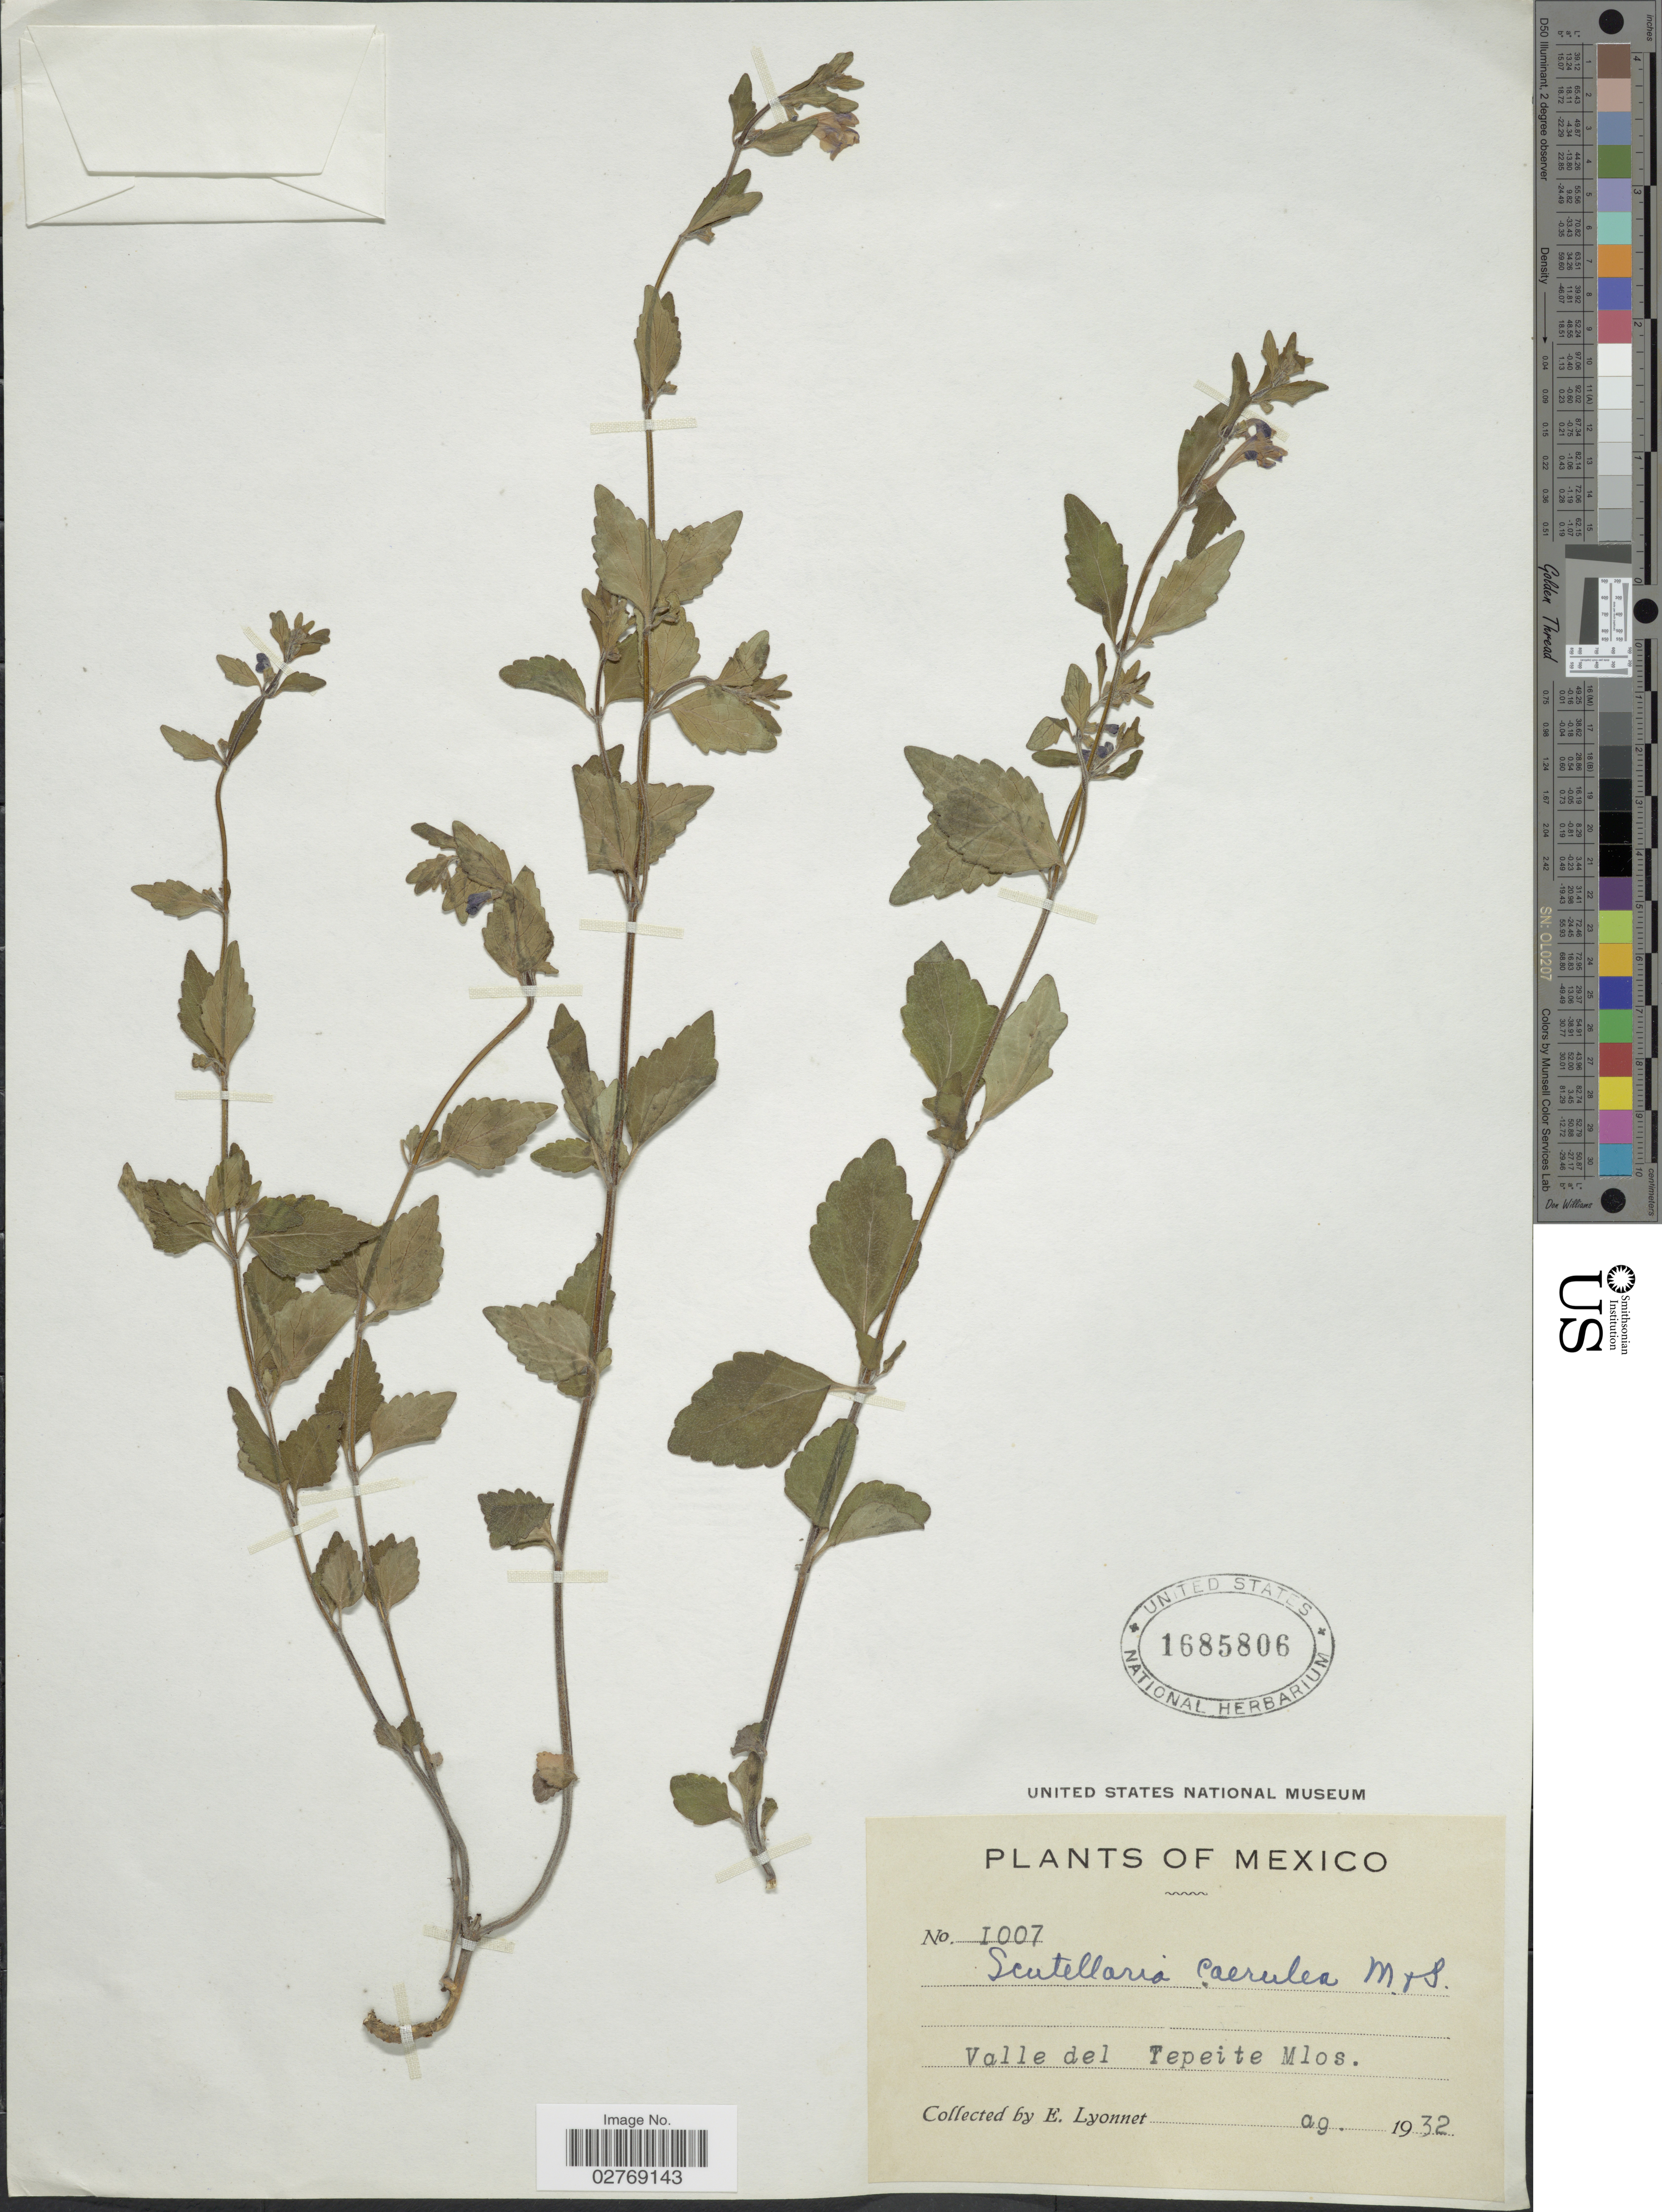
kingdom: Plantae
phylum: Tracheophyta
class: Magnoliopsida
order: Lamiales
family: Lamiaceae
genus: Scutellaria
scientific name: Scutellaria dumetorum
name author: Schltdl.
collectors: E. Lyonnet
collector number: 1007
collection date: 1932-08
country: Mexico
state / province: Morelos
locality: Valle del Tepeite Mlos.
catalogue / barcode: US 1685806